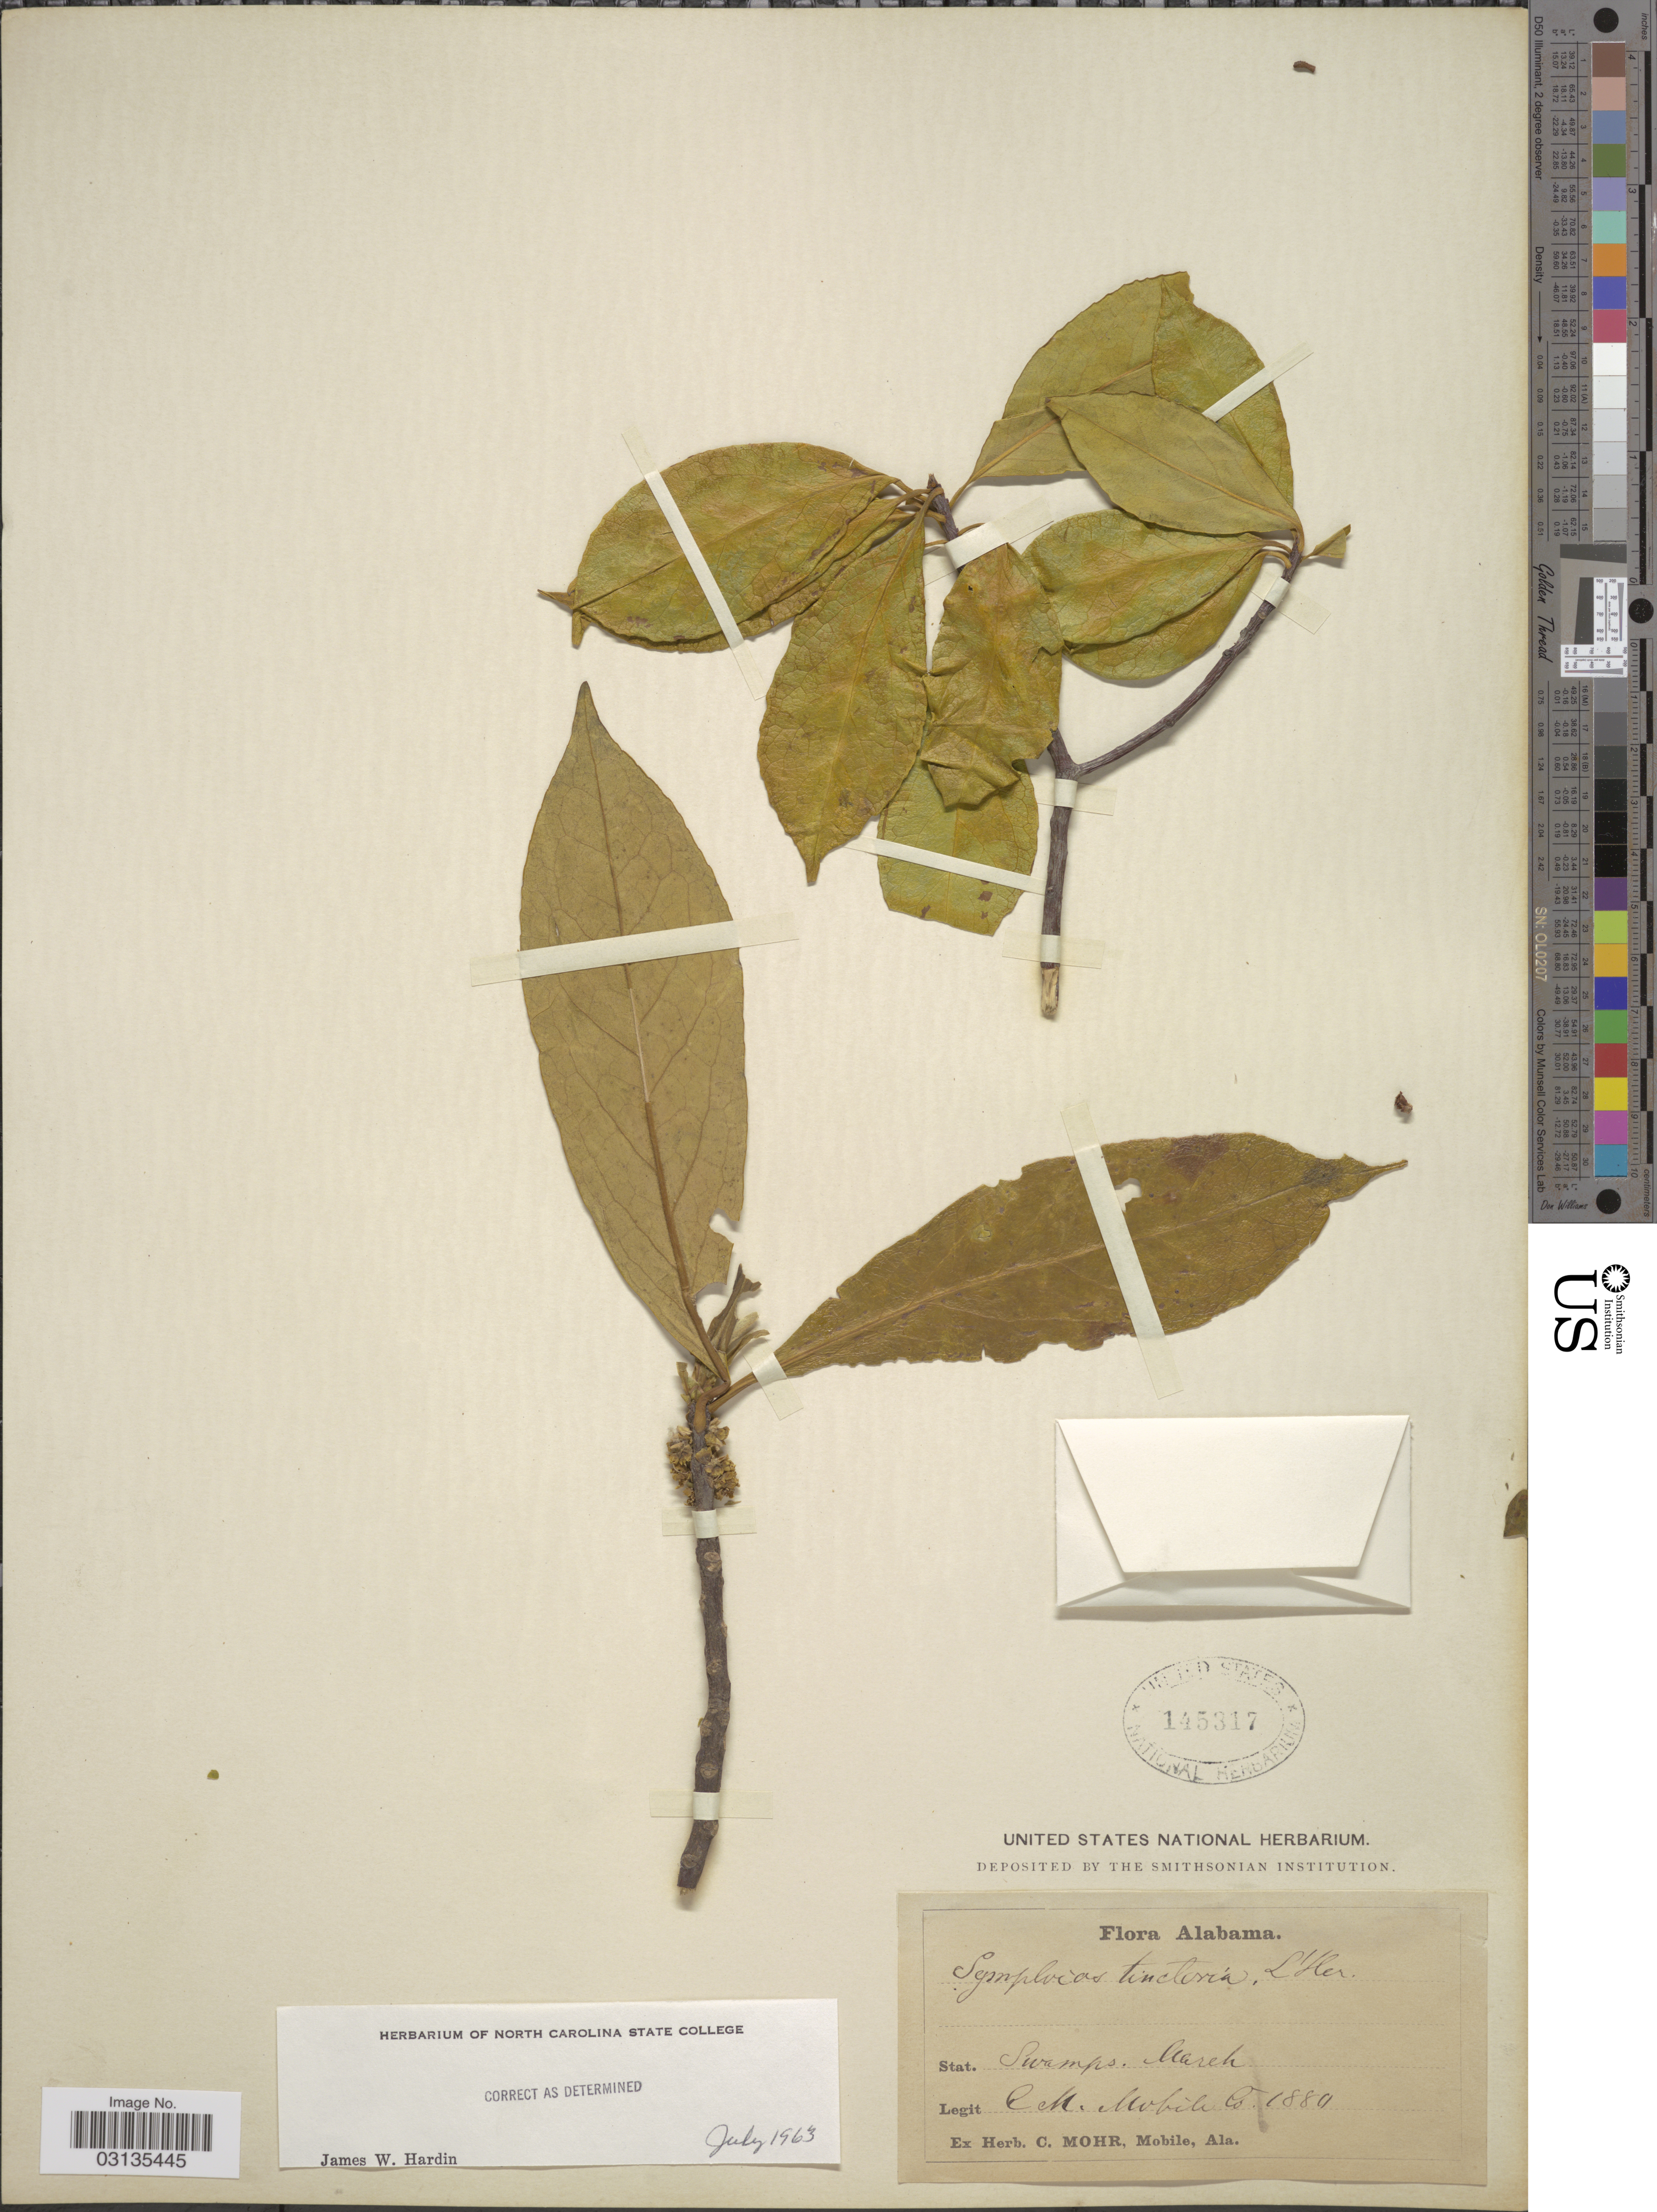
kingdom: Plantae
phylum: Tracheophyta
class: Magnoliopsida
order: Ericales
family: Symplocaceae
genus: Symplocos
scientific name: Symplocos tinctoria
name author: (L.) L'Hér.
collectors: C. T. Mohr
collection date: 1880-03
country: United States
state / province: Alabama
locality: Mobile Co.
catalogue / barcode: US 145317